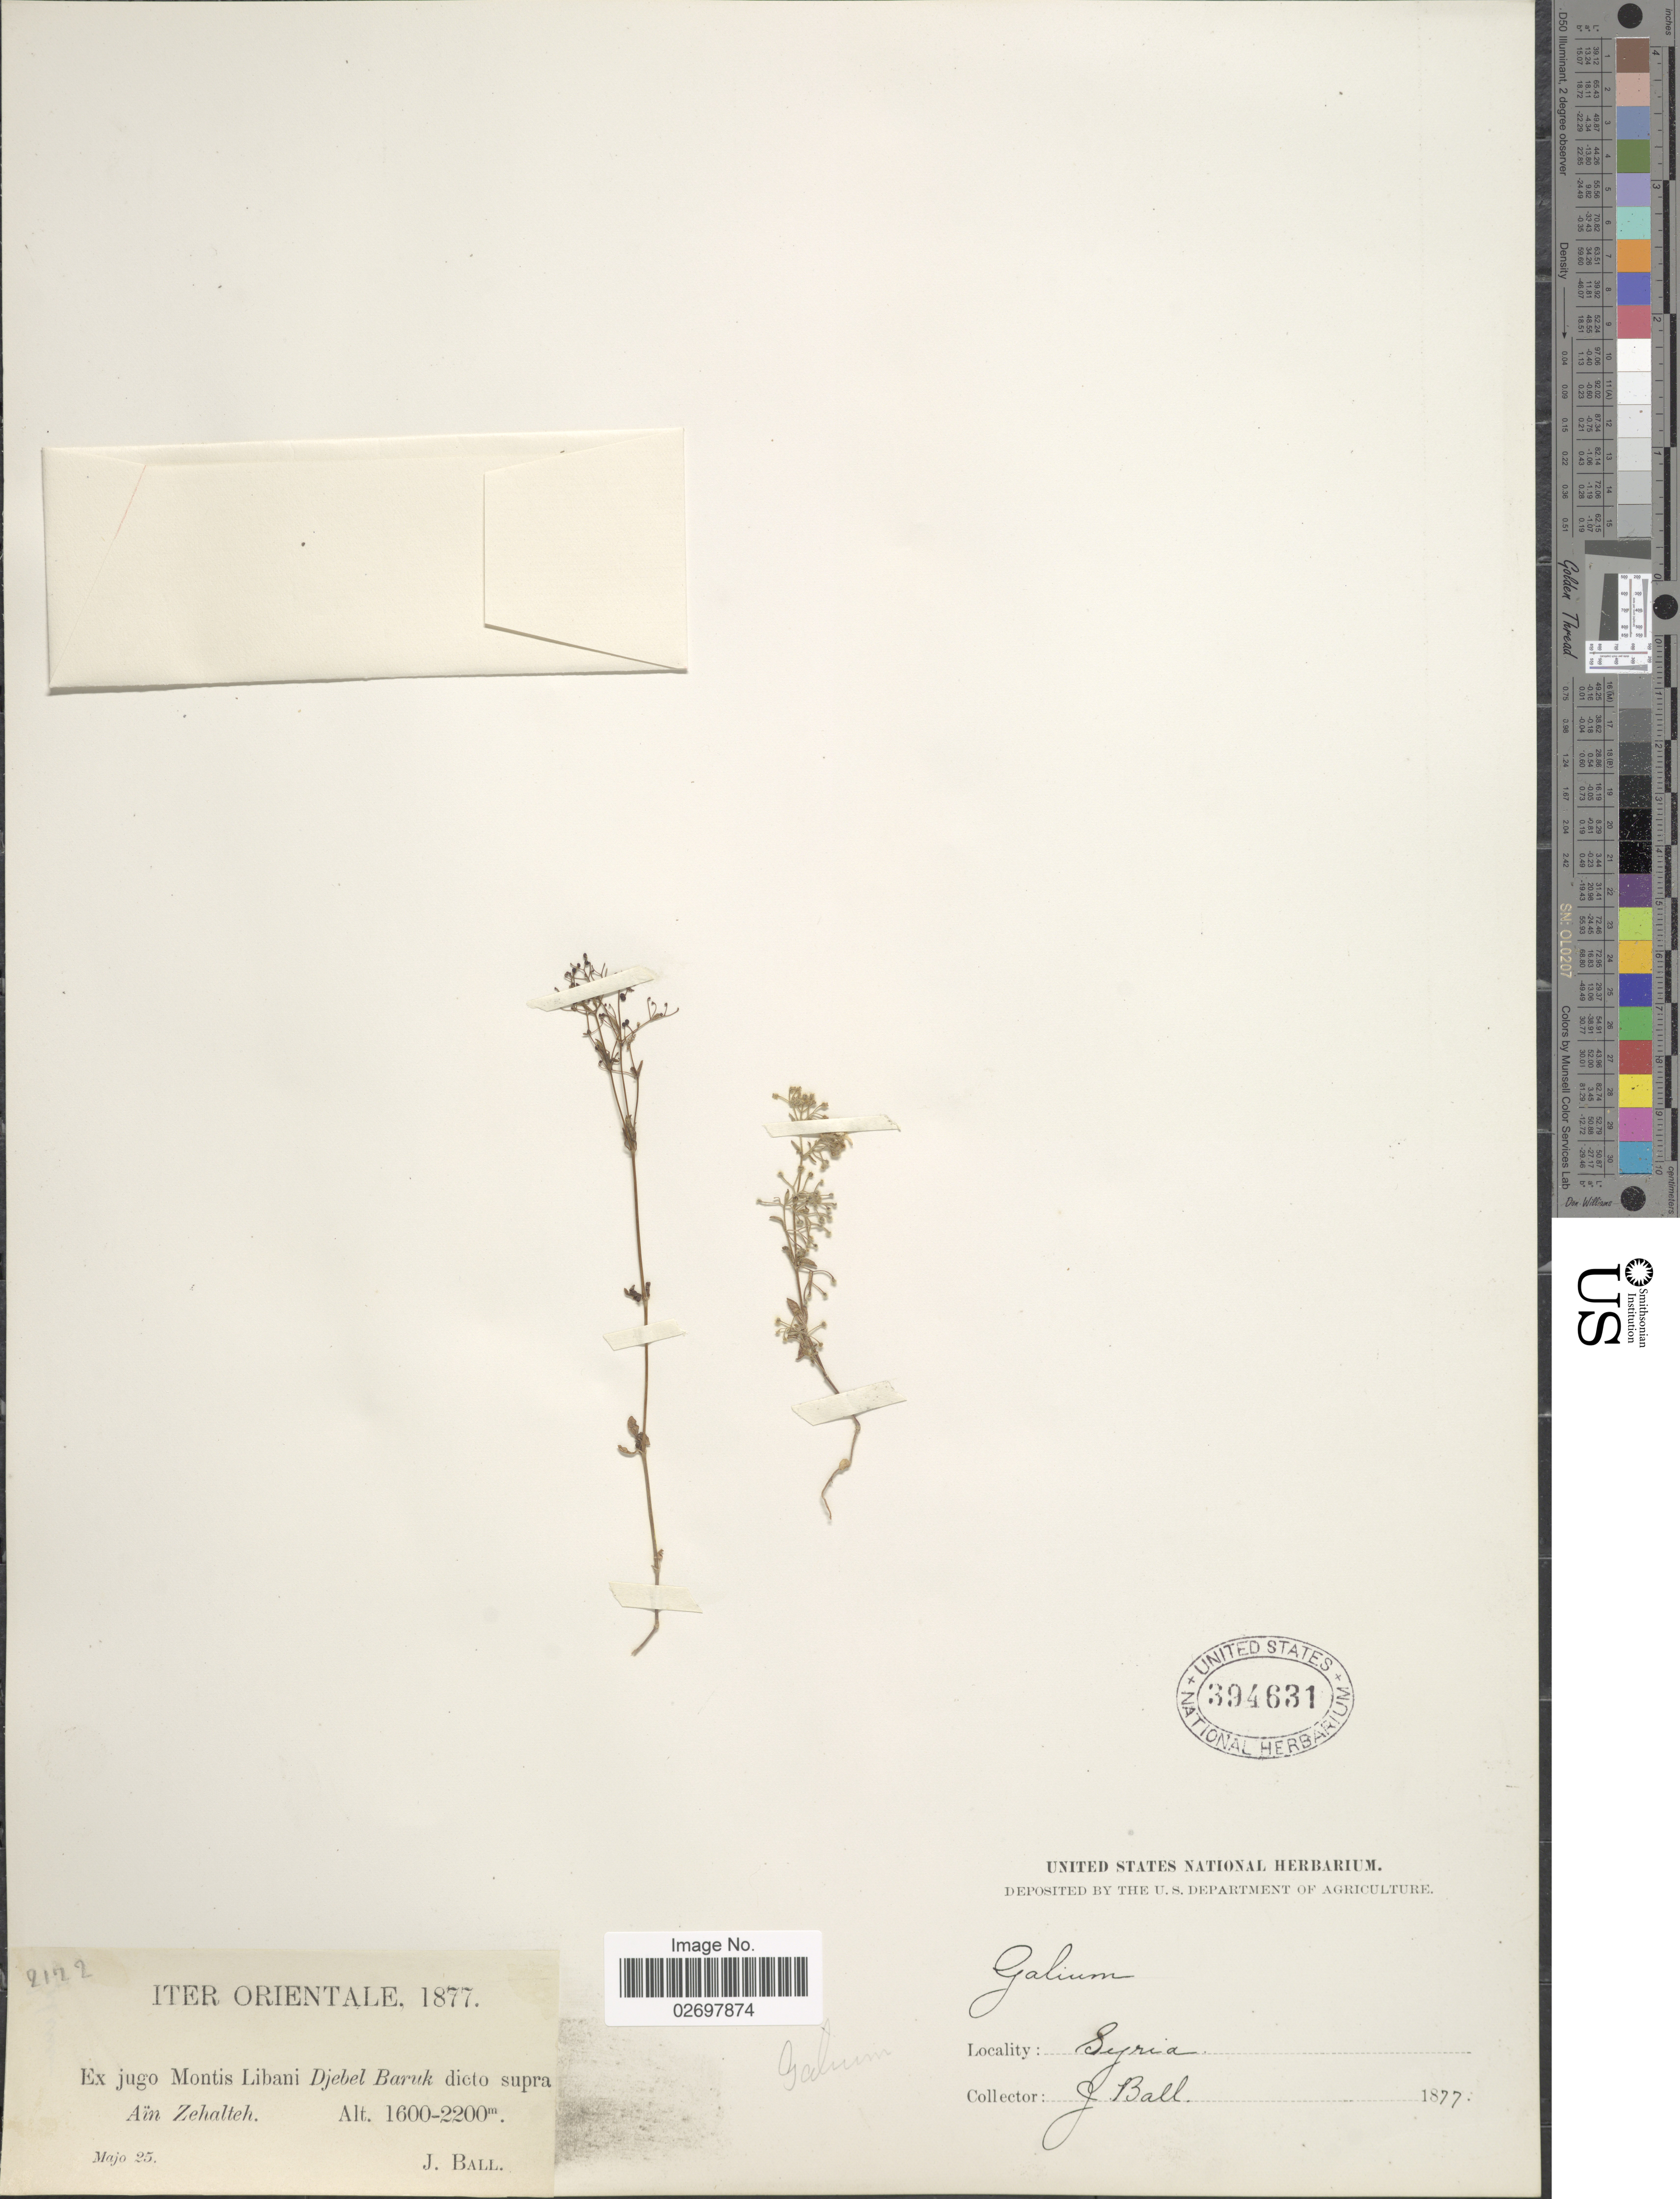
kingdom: Plantae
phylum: Tracheophyta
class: Magnoliopsida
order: Gentianales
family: Rubiaceae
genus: Galium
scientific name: Galium sp.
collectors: J. Ball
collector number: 2122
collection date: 1877-05-25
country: Lebanon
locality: Iter Orientale, Ex jugo Montis Libani Djebel Baruk dicto supra Ain Zehalteh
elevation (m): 1600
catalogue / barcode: US 394631